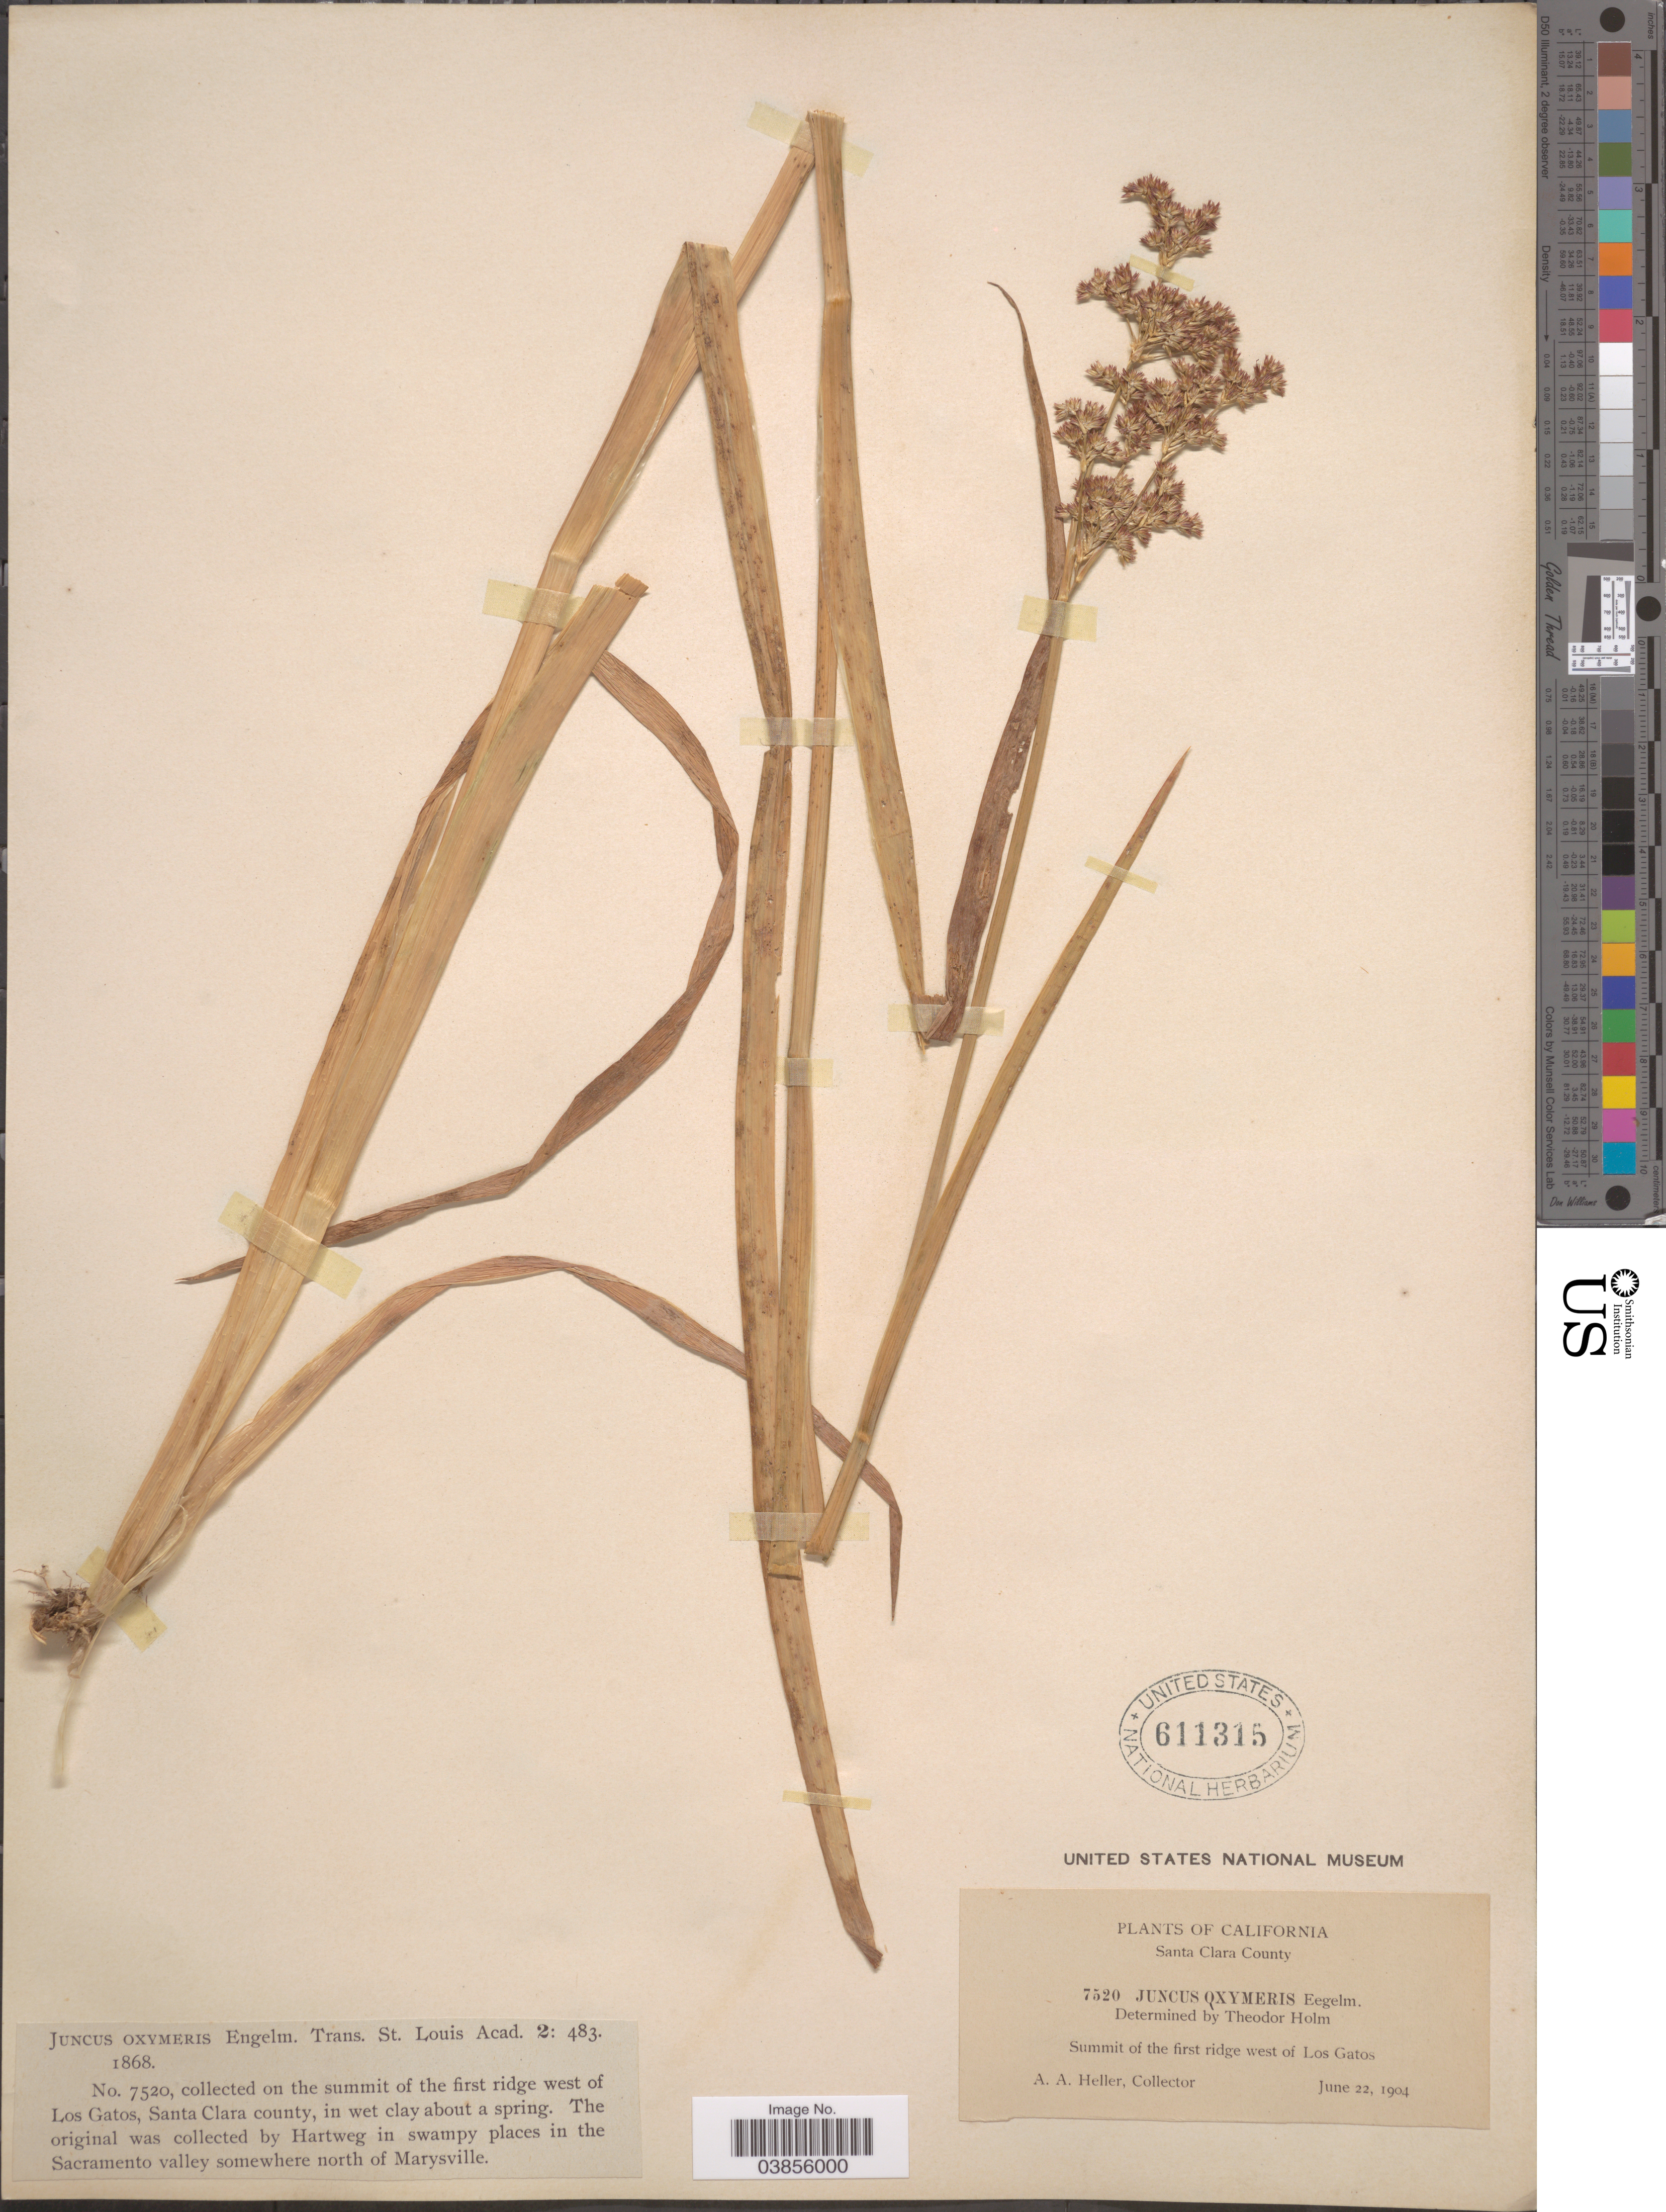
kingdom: Plantae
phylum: Tracheophyta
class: Liliopsida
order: Poales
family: Juncaceae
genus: Juncus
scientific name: Juncus oxymeris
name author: Engelm.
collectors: A. A. Heller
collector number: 7520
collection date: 1904-06-22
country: United States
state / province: California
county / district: Santa Clara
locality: Santa Clara County. Summit of the first ridge west of Los Gatos.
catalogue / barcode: US 611315